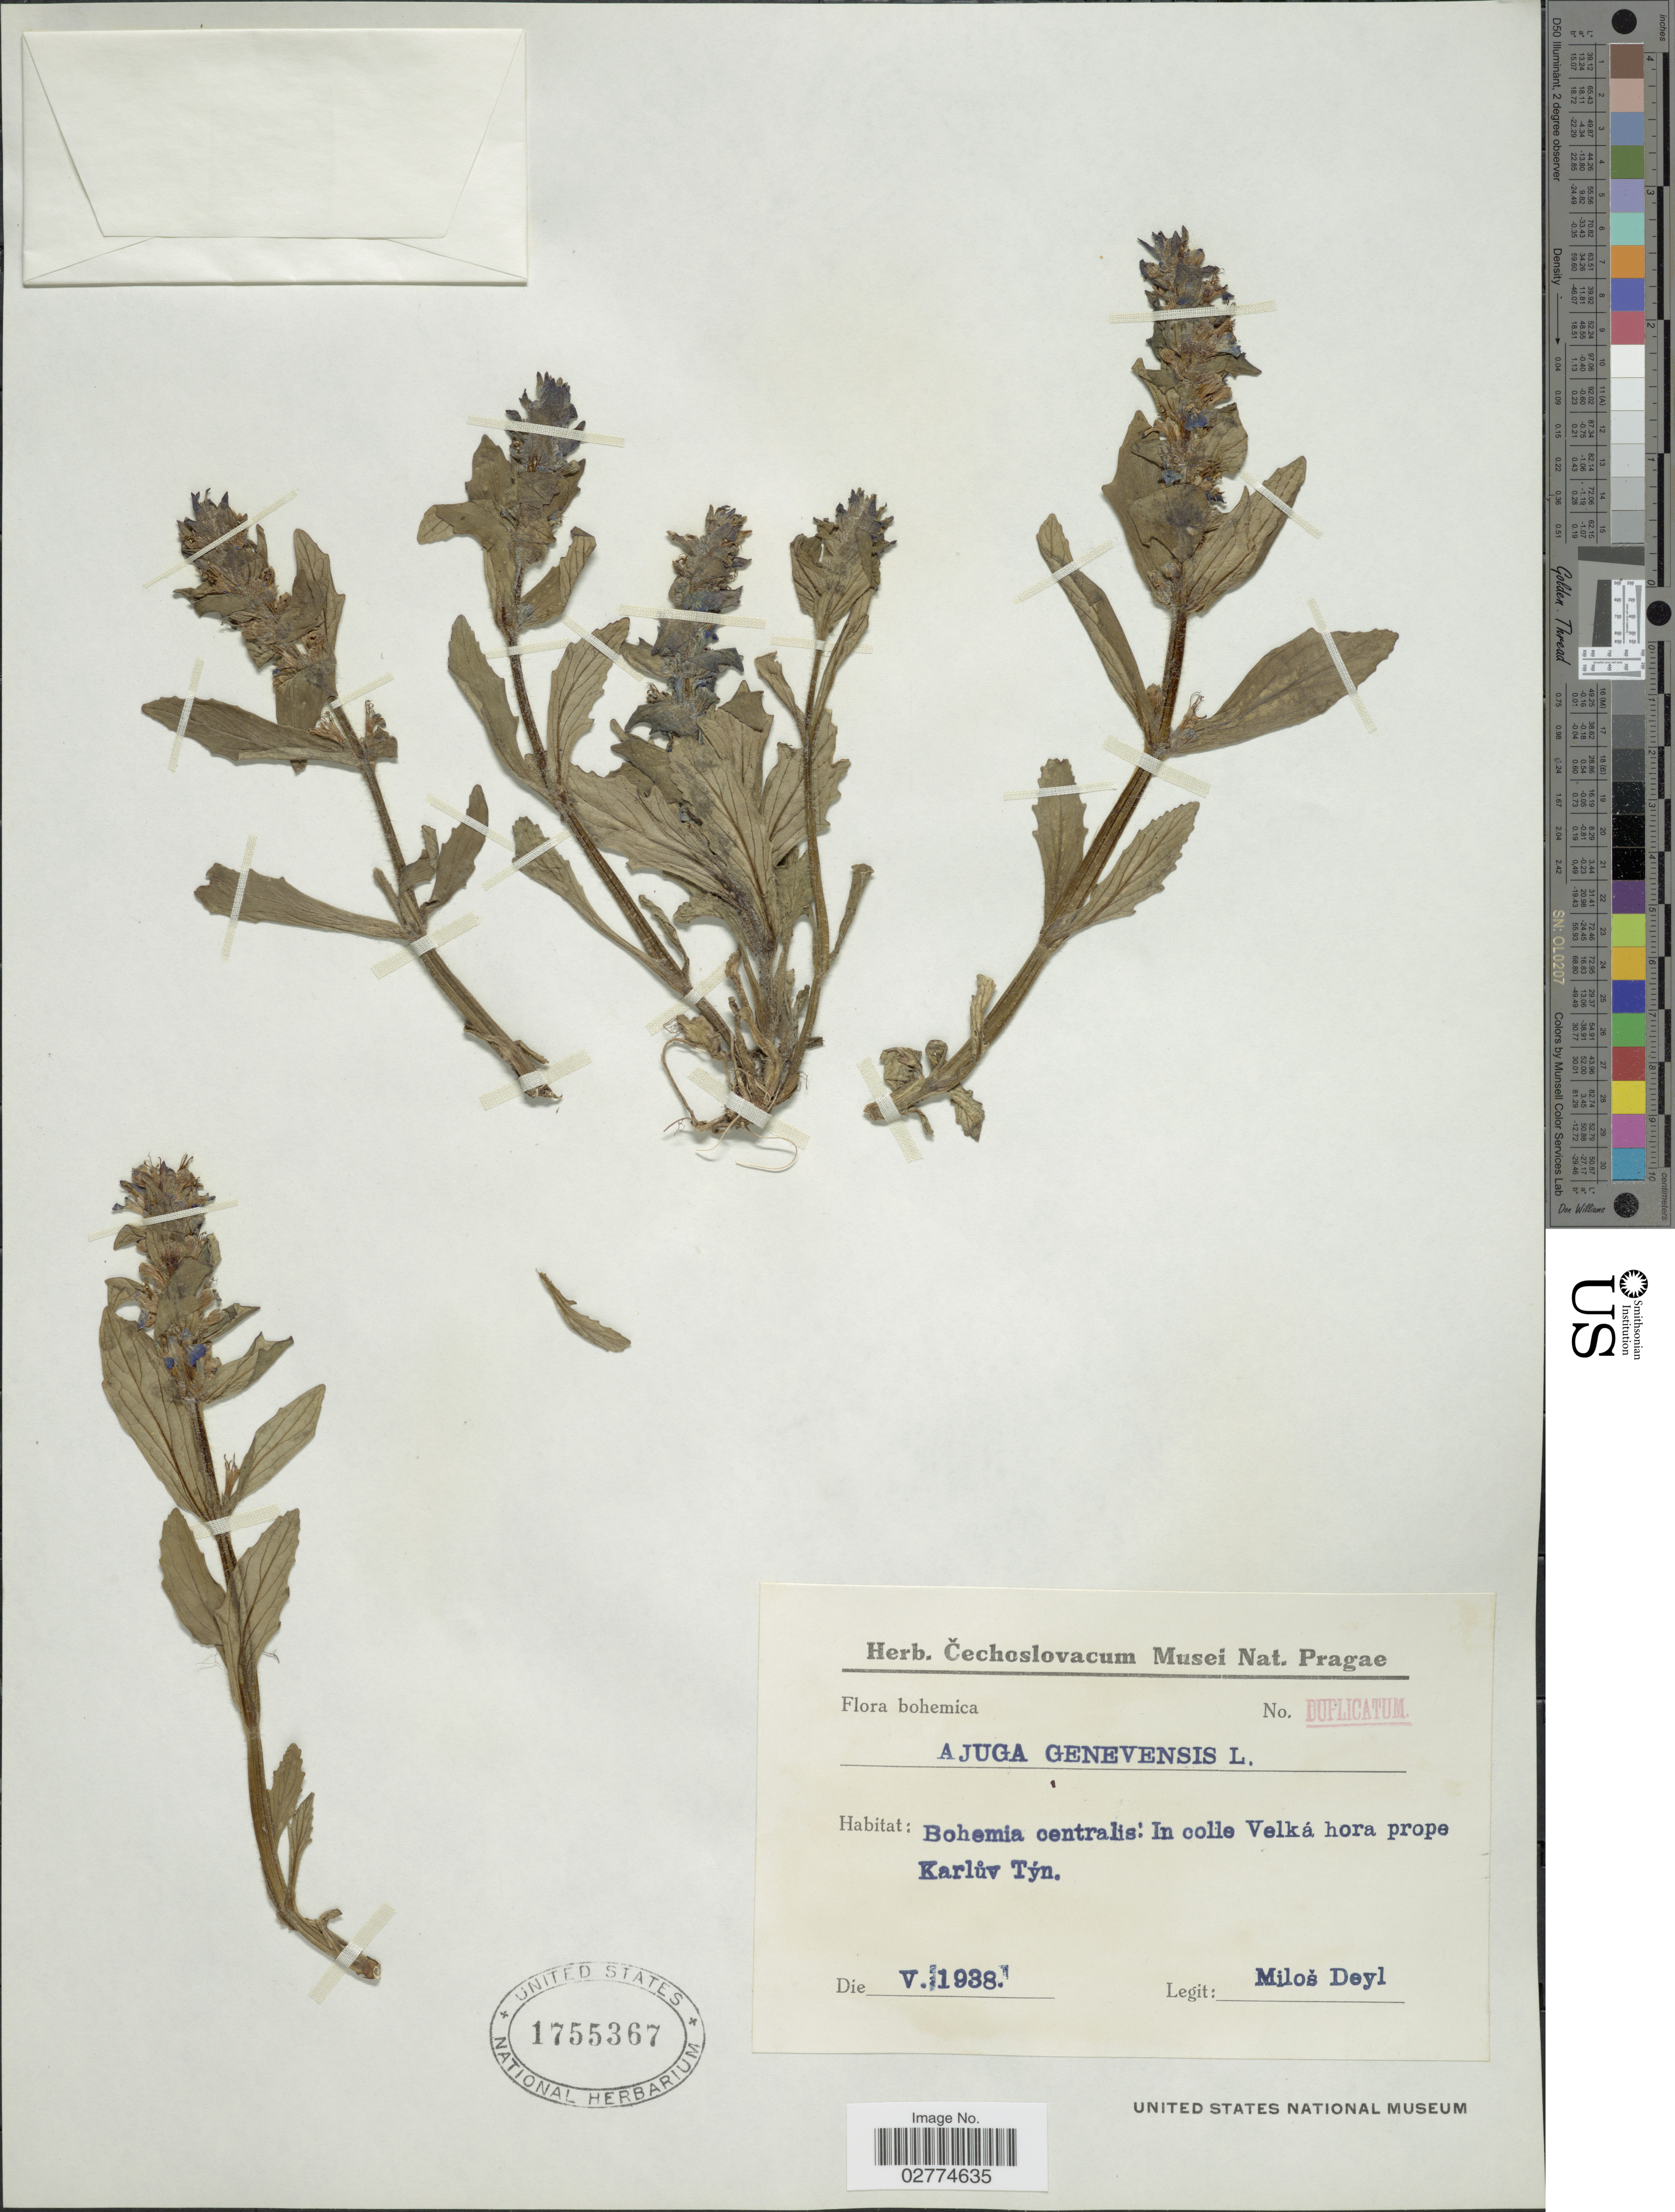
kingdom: Plantae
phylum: Tracheophyta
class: Magnoliopsida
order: Lamiales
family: Lamiaceae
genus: Ajuga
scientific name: Ajuga genevensis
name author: L.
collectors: M. Deyl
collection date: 1938-05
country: Czechia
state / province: Central Bohemian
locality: Bohemia centralis: In colle Velká hora prope Karluv Týn.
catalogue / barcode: US 1755367